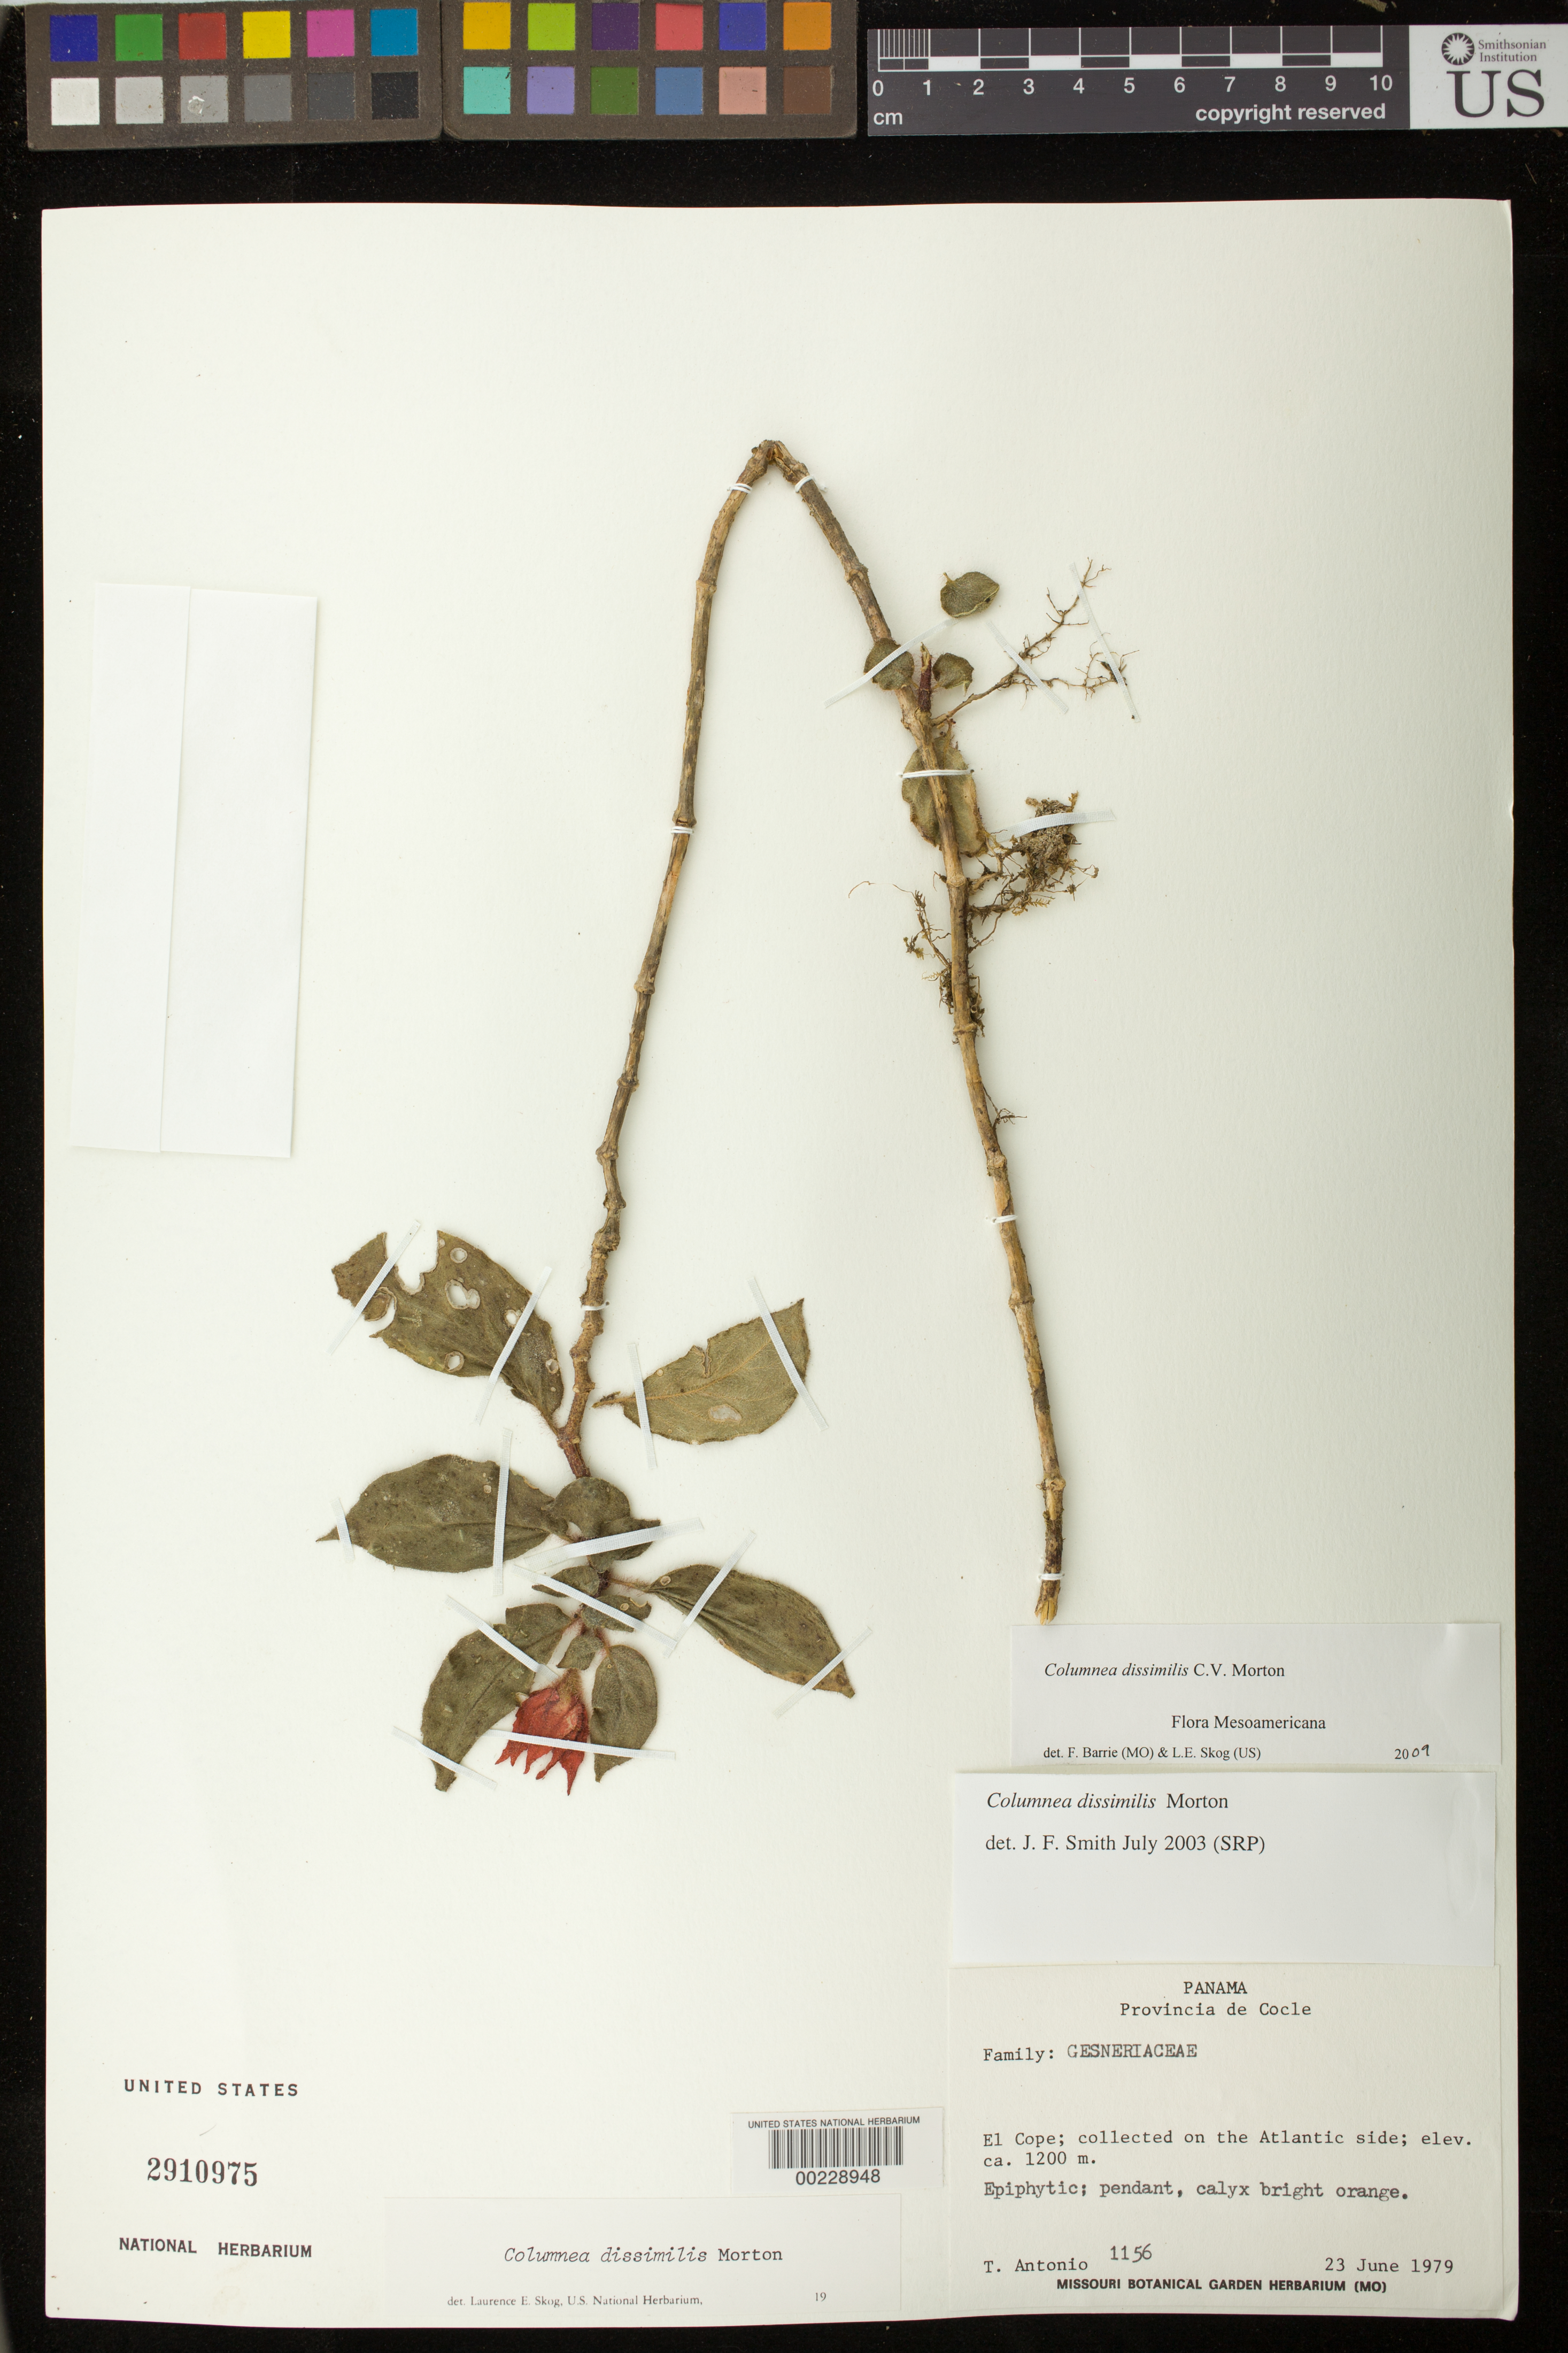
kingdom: Plantae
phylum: Tracheophyta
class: Magnoliopsida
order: Lamiales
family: Gesneriaceae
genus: Columnea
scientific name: Columnea dissimilis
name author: C.V. Morton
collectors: T. Antonio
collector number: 1156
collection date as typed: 23 Jun 1979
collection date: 1979-06-23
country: Panama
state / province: Coclé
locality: El Cope, collected on the Atlantic side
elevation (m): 1200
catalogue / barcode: US 2910975